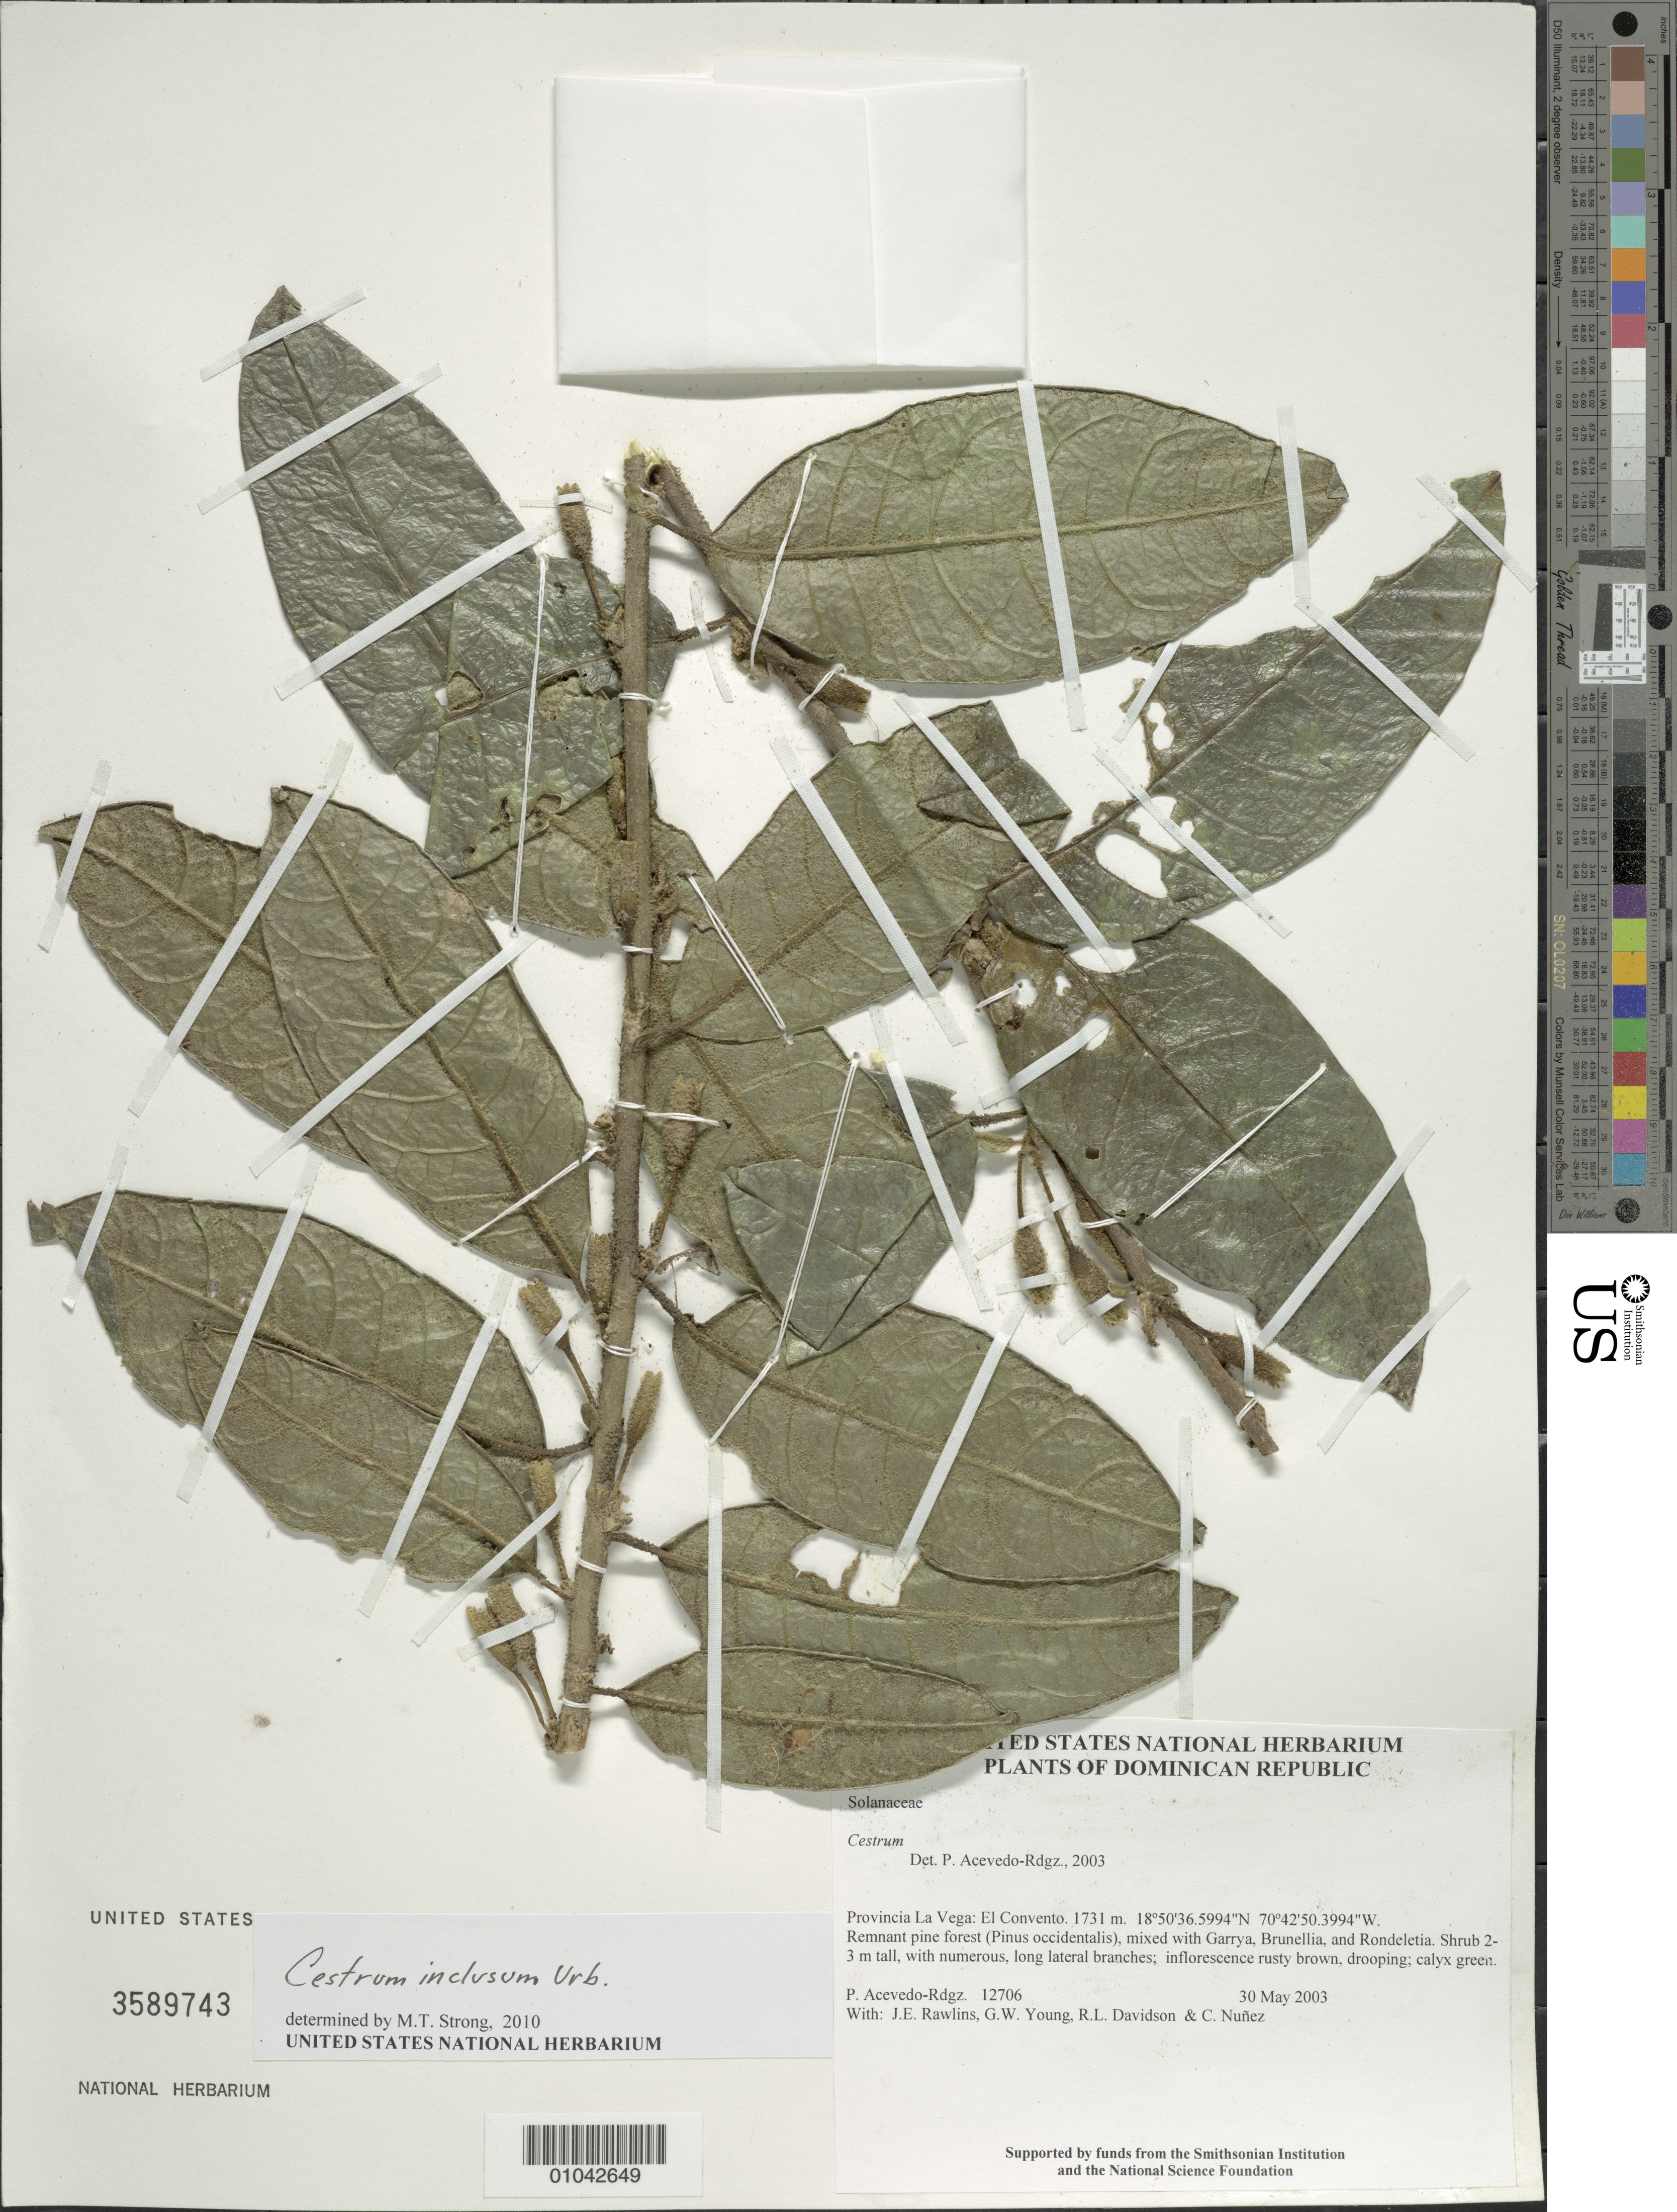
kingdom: Plantae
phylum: Tracheophyta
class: Magnoliopsida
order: Solanales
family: Solanaceae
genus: Cestrum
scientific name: Cestrum inclusum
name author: Urb.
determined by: Strong, M. T., (US), Smithsonian Institution - National Museum of Natural History (UNITED STATES)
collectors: P. Acevedo-Rodr., J. Rawlins, G. Young, R. Davidson & C. Nunez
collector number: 12706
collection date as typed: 30 May 2003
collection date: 2003-05-30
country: Dominican Republic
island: Hispaniola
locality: Provincia La Vega: El Convento.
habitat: Remnant pine forest (Pinus occidentalis), mixed with Garrya, Brunellia, and Rondeletia.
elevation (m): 1731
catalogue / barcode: US 3589743